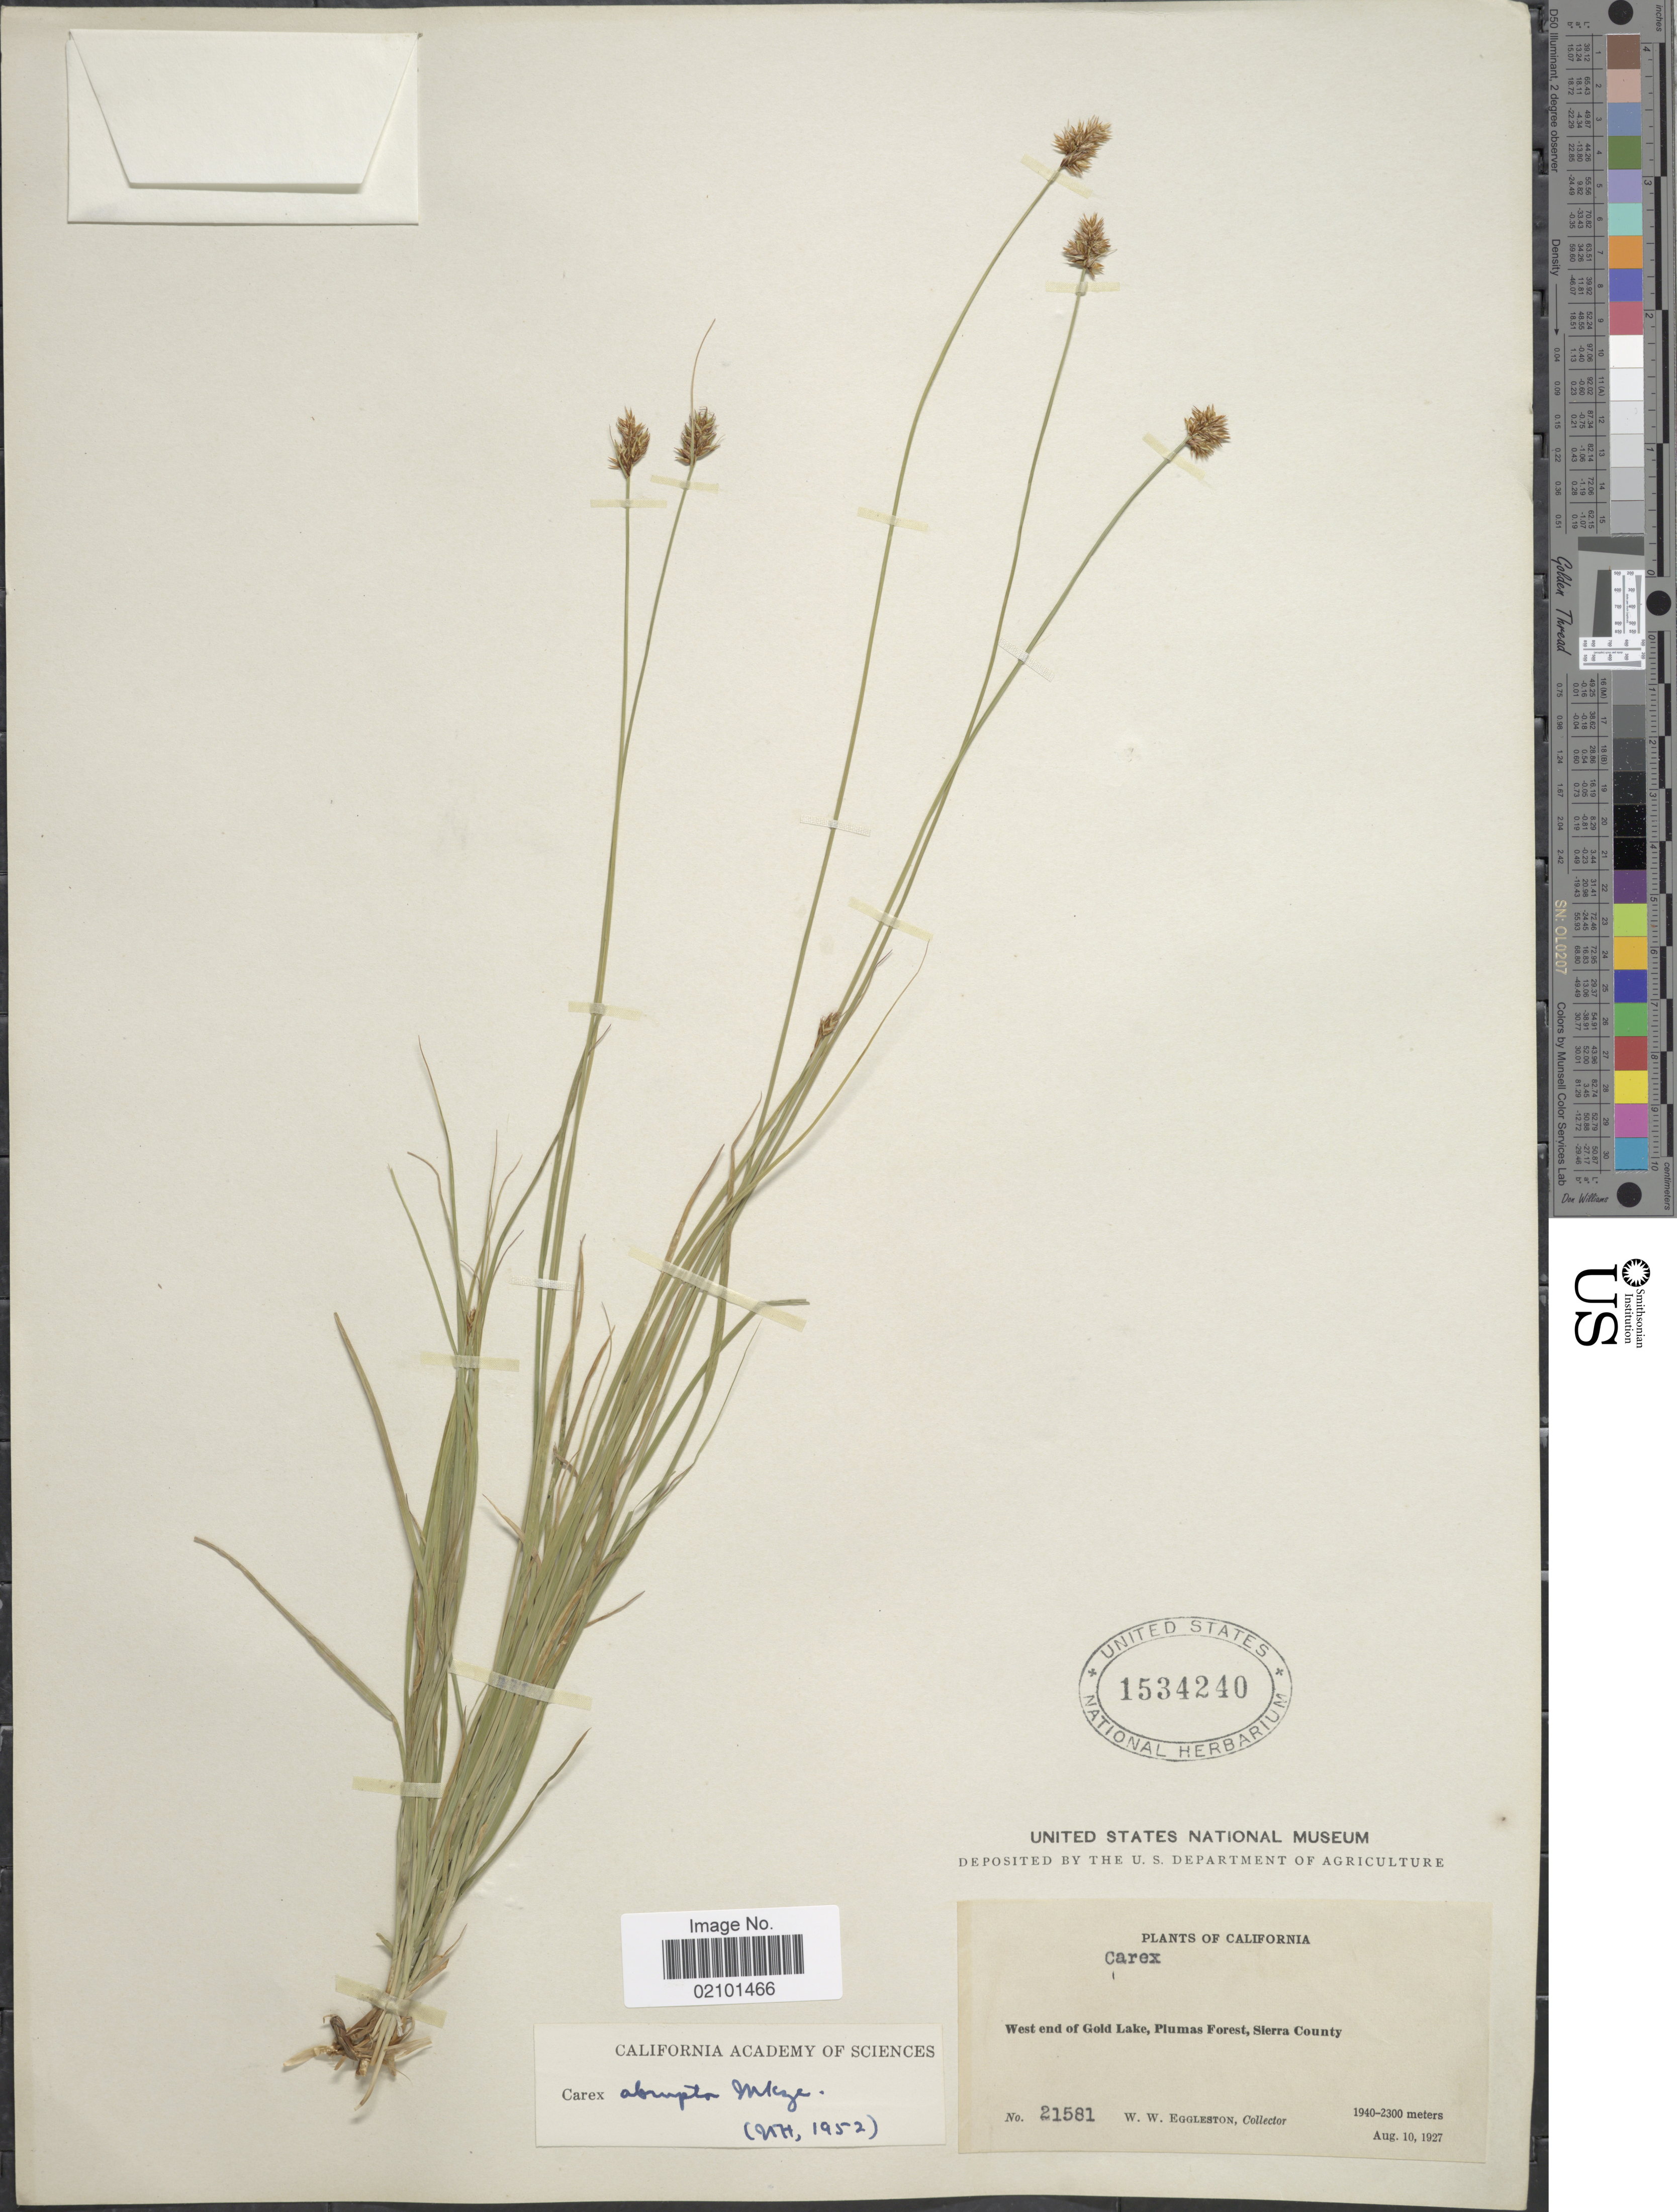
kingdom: Plantae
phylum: Tracheophyta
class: Liliopsida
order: Poales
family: Cyperaceae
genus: Carex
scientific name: Carex abrupta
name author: Mack.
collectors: W. W. Eggleston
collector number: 21581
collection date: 1927-08-10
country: United States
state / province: California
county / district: Sierra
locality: West end of Gold Lake, Plumas Forest, Sierra County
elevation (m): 1940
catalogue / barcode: US 1534240